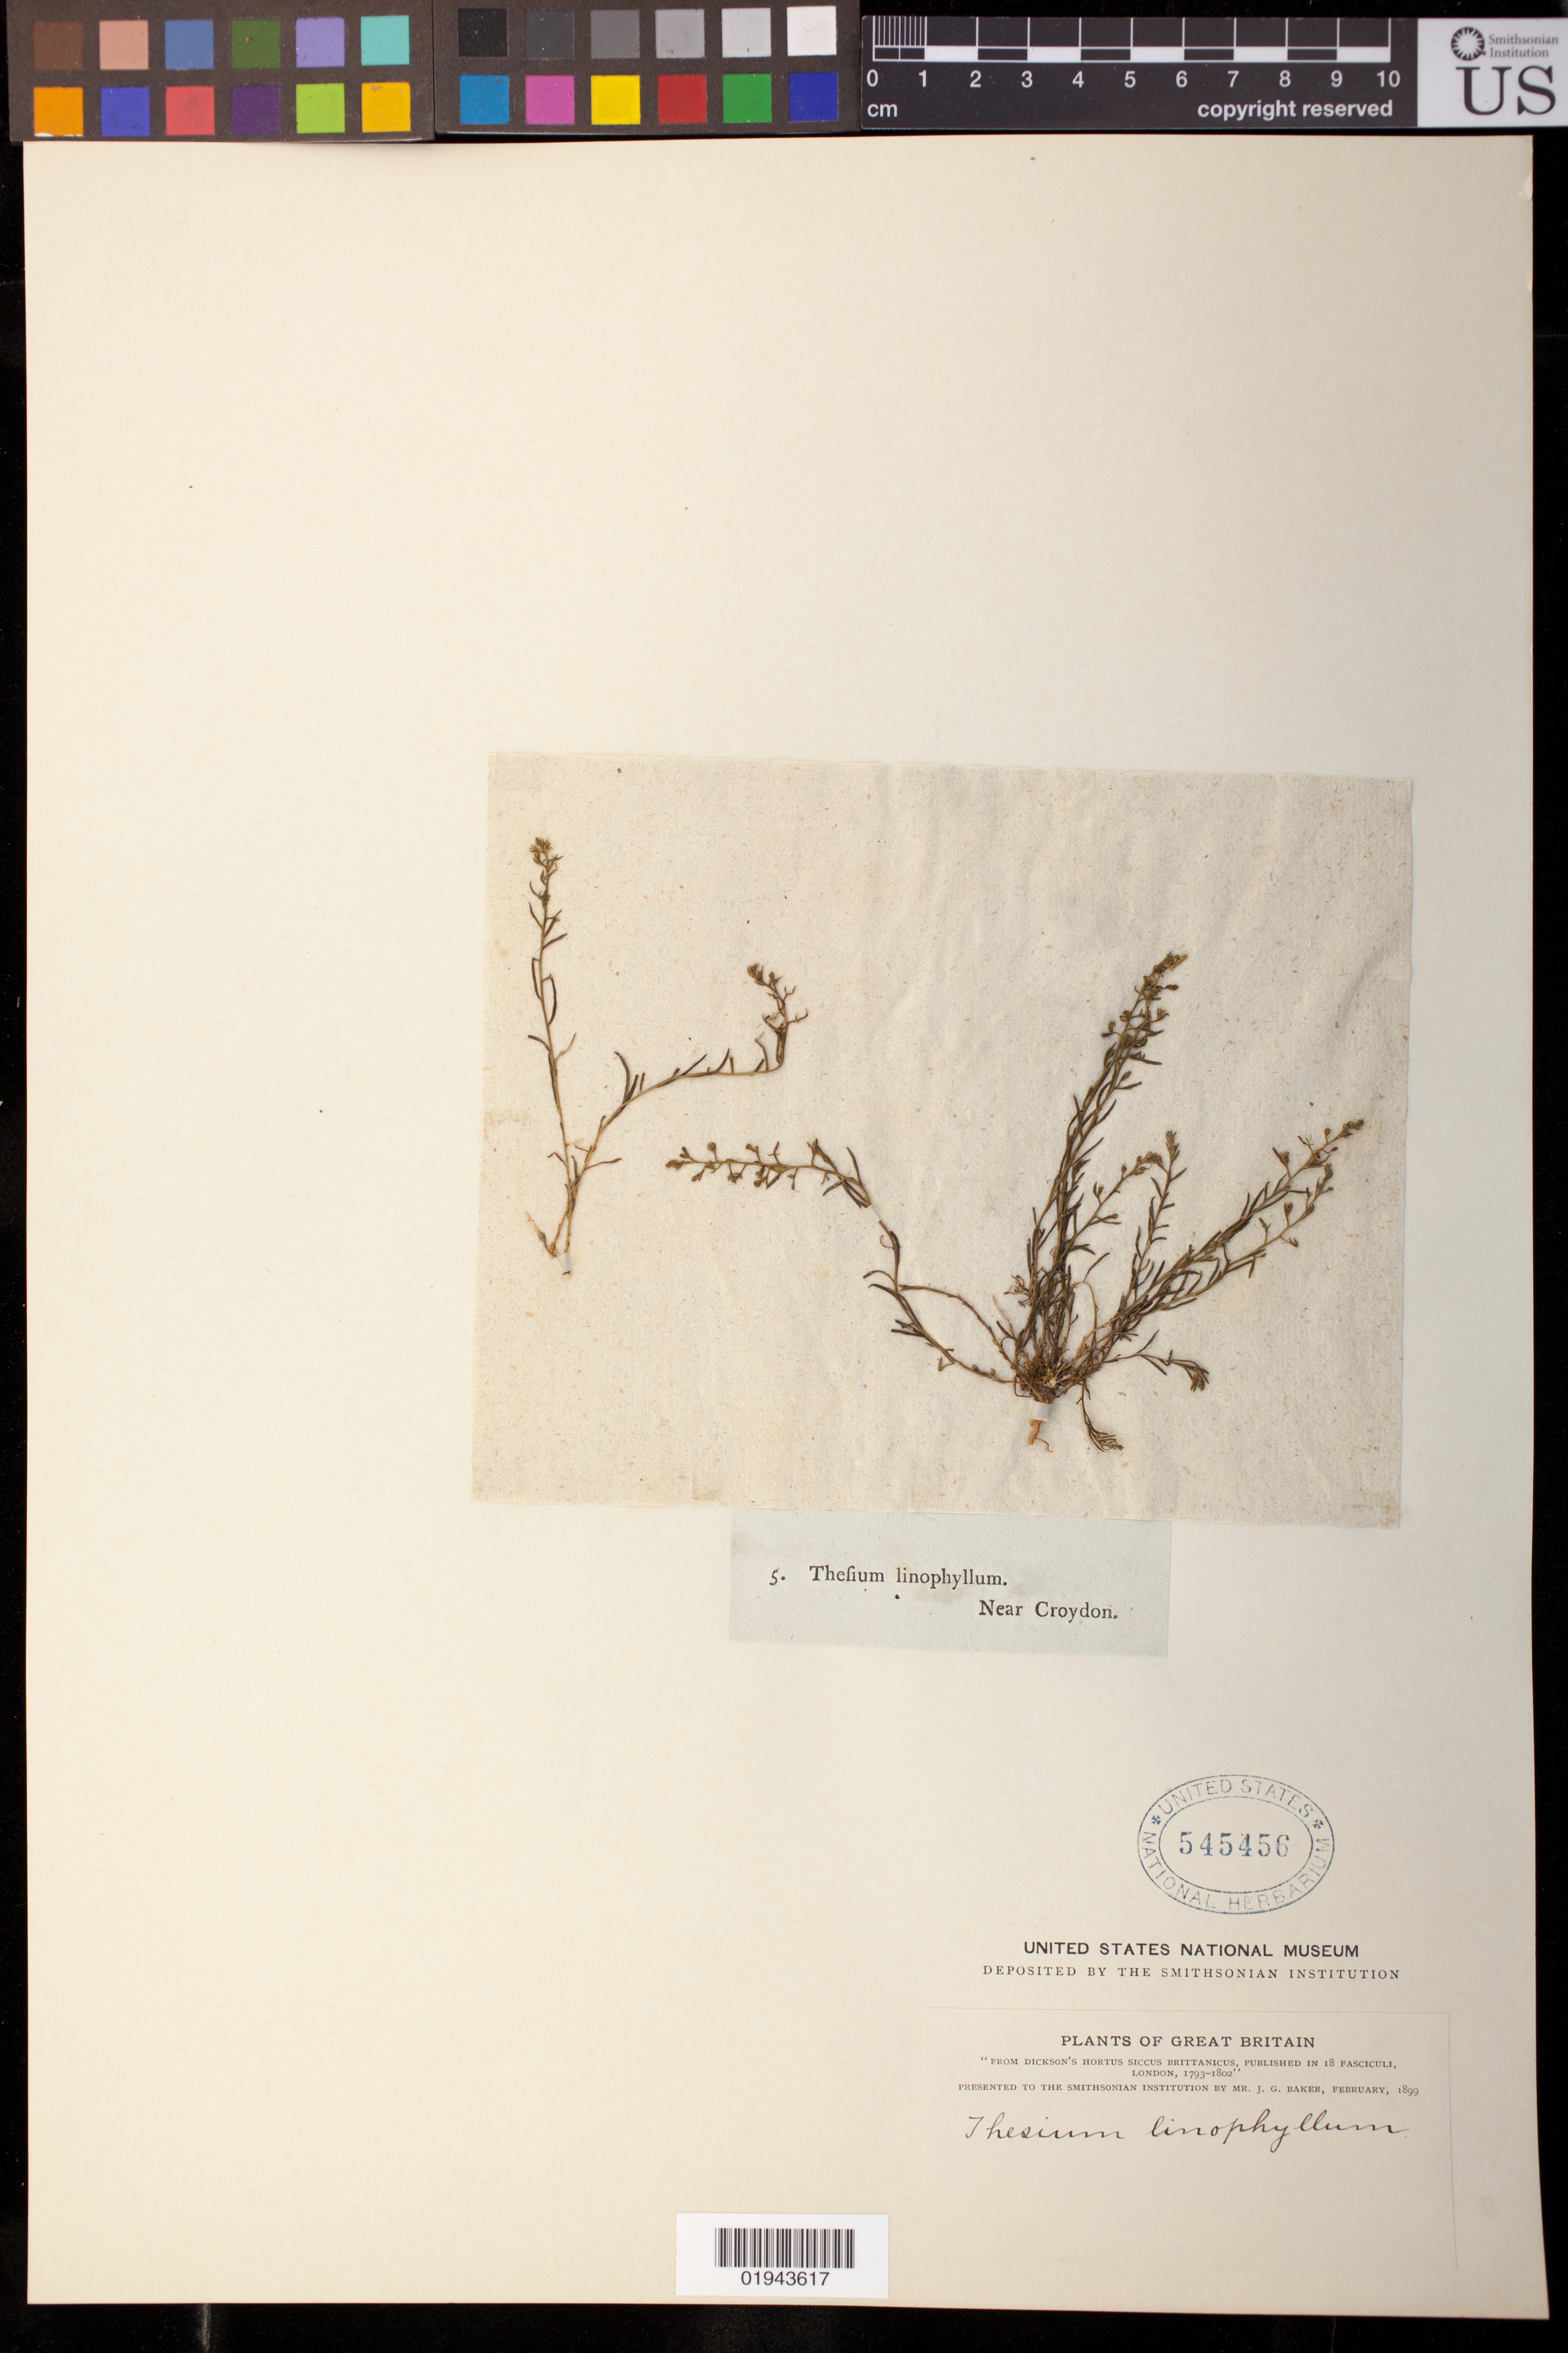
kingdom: Plantae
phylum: Tracheophyta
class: Magnoliopsida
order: Santalales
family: Thesiaceae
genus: Thesium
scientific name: Thesium linophyllum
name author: L.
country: United Kingdom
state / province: England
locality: near Croydon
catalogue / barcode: US 545456